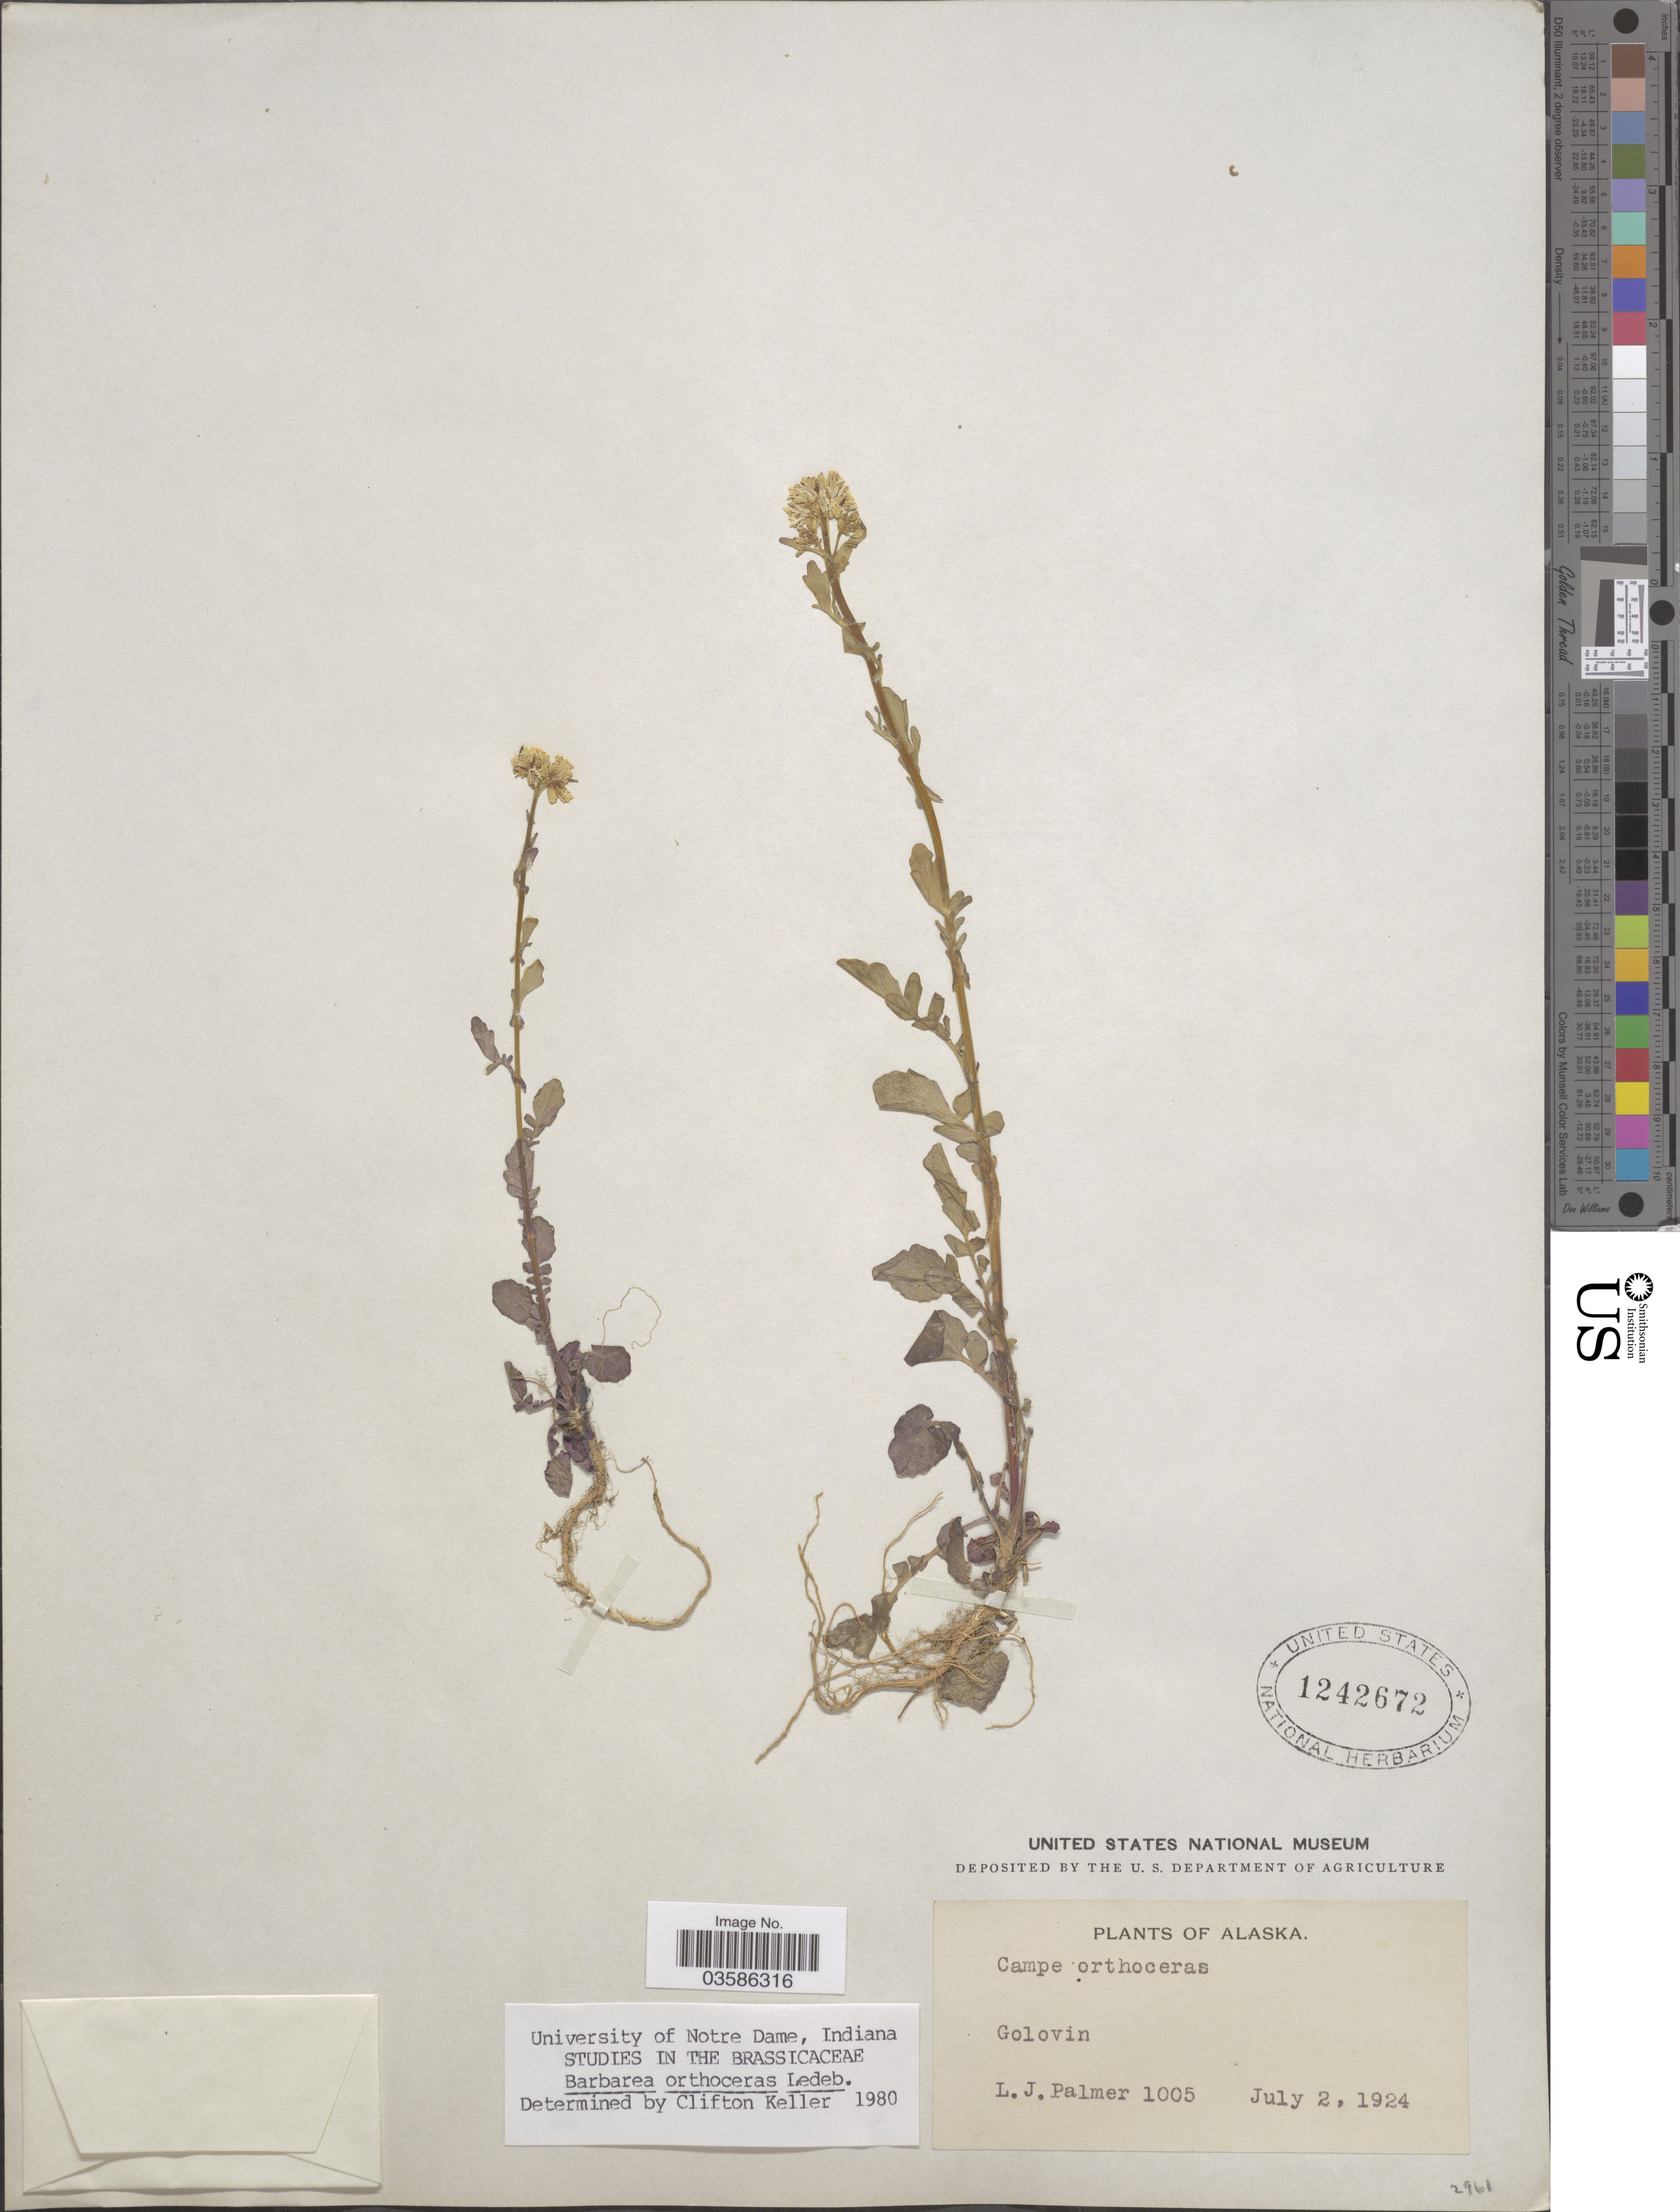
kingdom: Plantae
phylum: Tracheophyta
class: Magnoliopsida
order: Brassicales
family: Brassicaceae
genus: Barbarea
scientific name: Barbarea orthoceras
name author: Ledeb.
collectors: L. J. Palmer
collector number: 1005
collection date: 1924-07-02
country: United States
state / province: Alaska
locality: Golovin.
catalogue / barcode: US 1242672